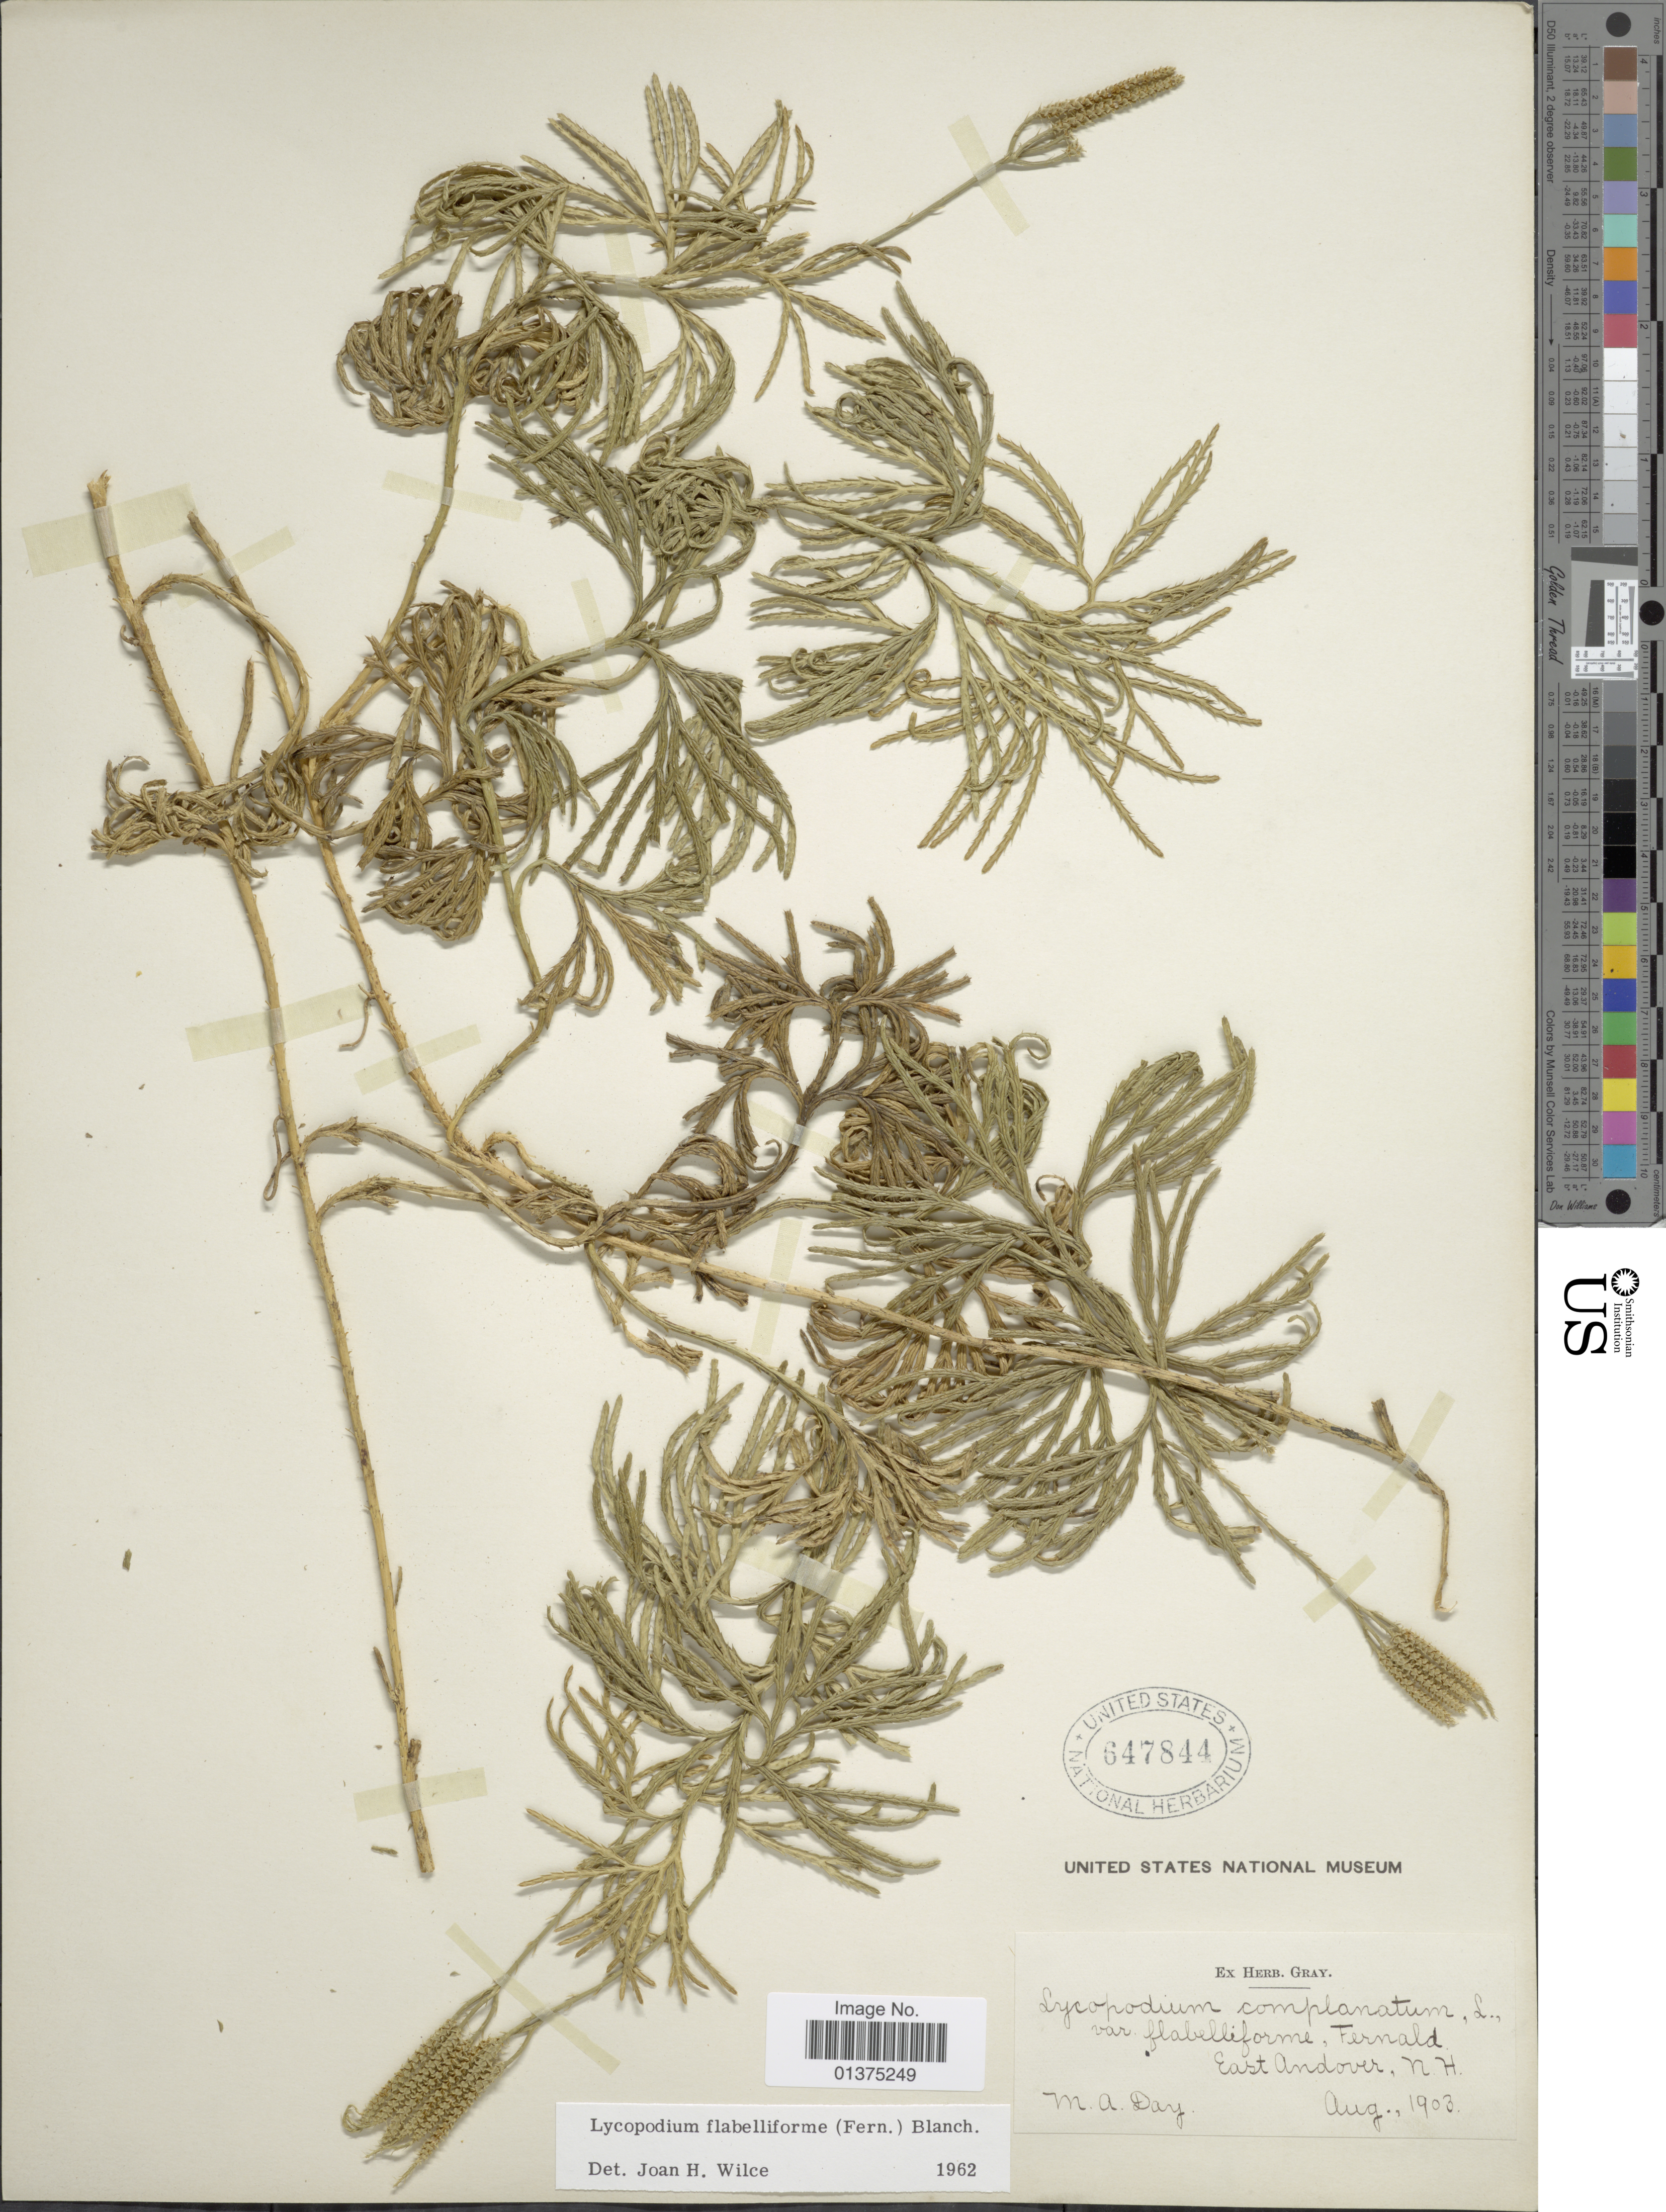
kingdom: Plantae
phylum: Tracheophyta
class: Lycopodiopsida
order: Lycopodiales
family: Lycopodiaceae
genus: Diphasiastrum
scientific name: Diphasiastrum digitatum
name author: (Dill. ex A. Braun) Holub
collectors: M. Day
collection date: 1903-08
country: United States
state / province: New Hampshire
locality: East Andover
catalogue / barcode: US 647844